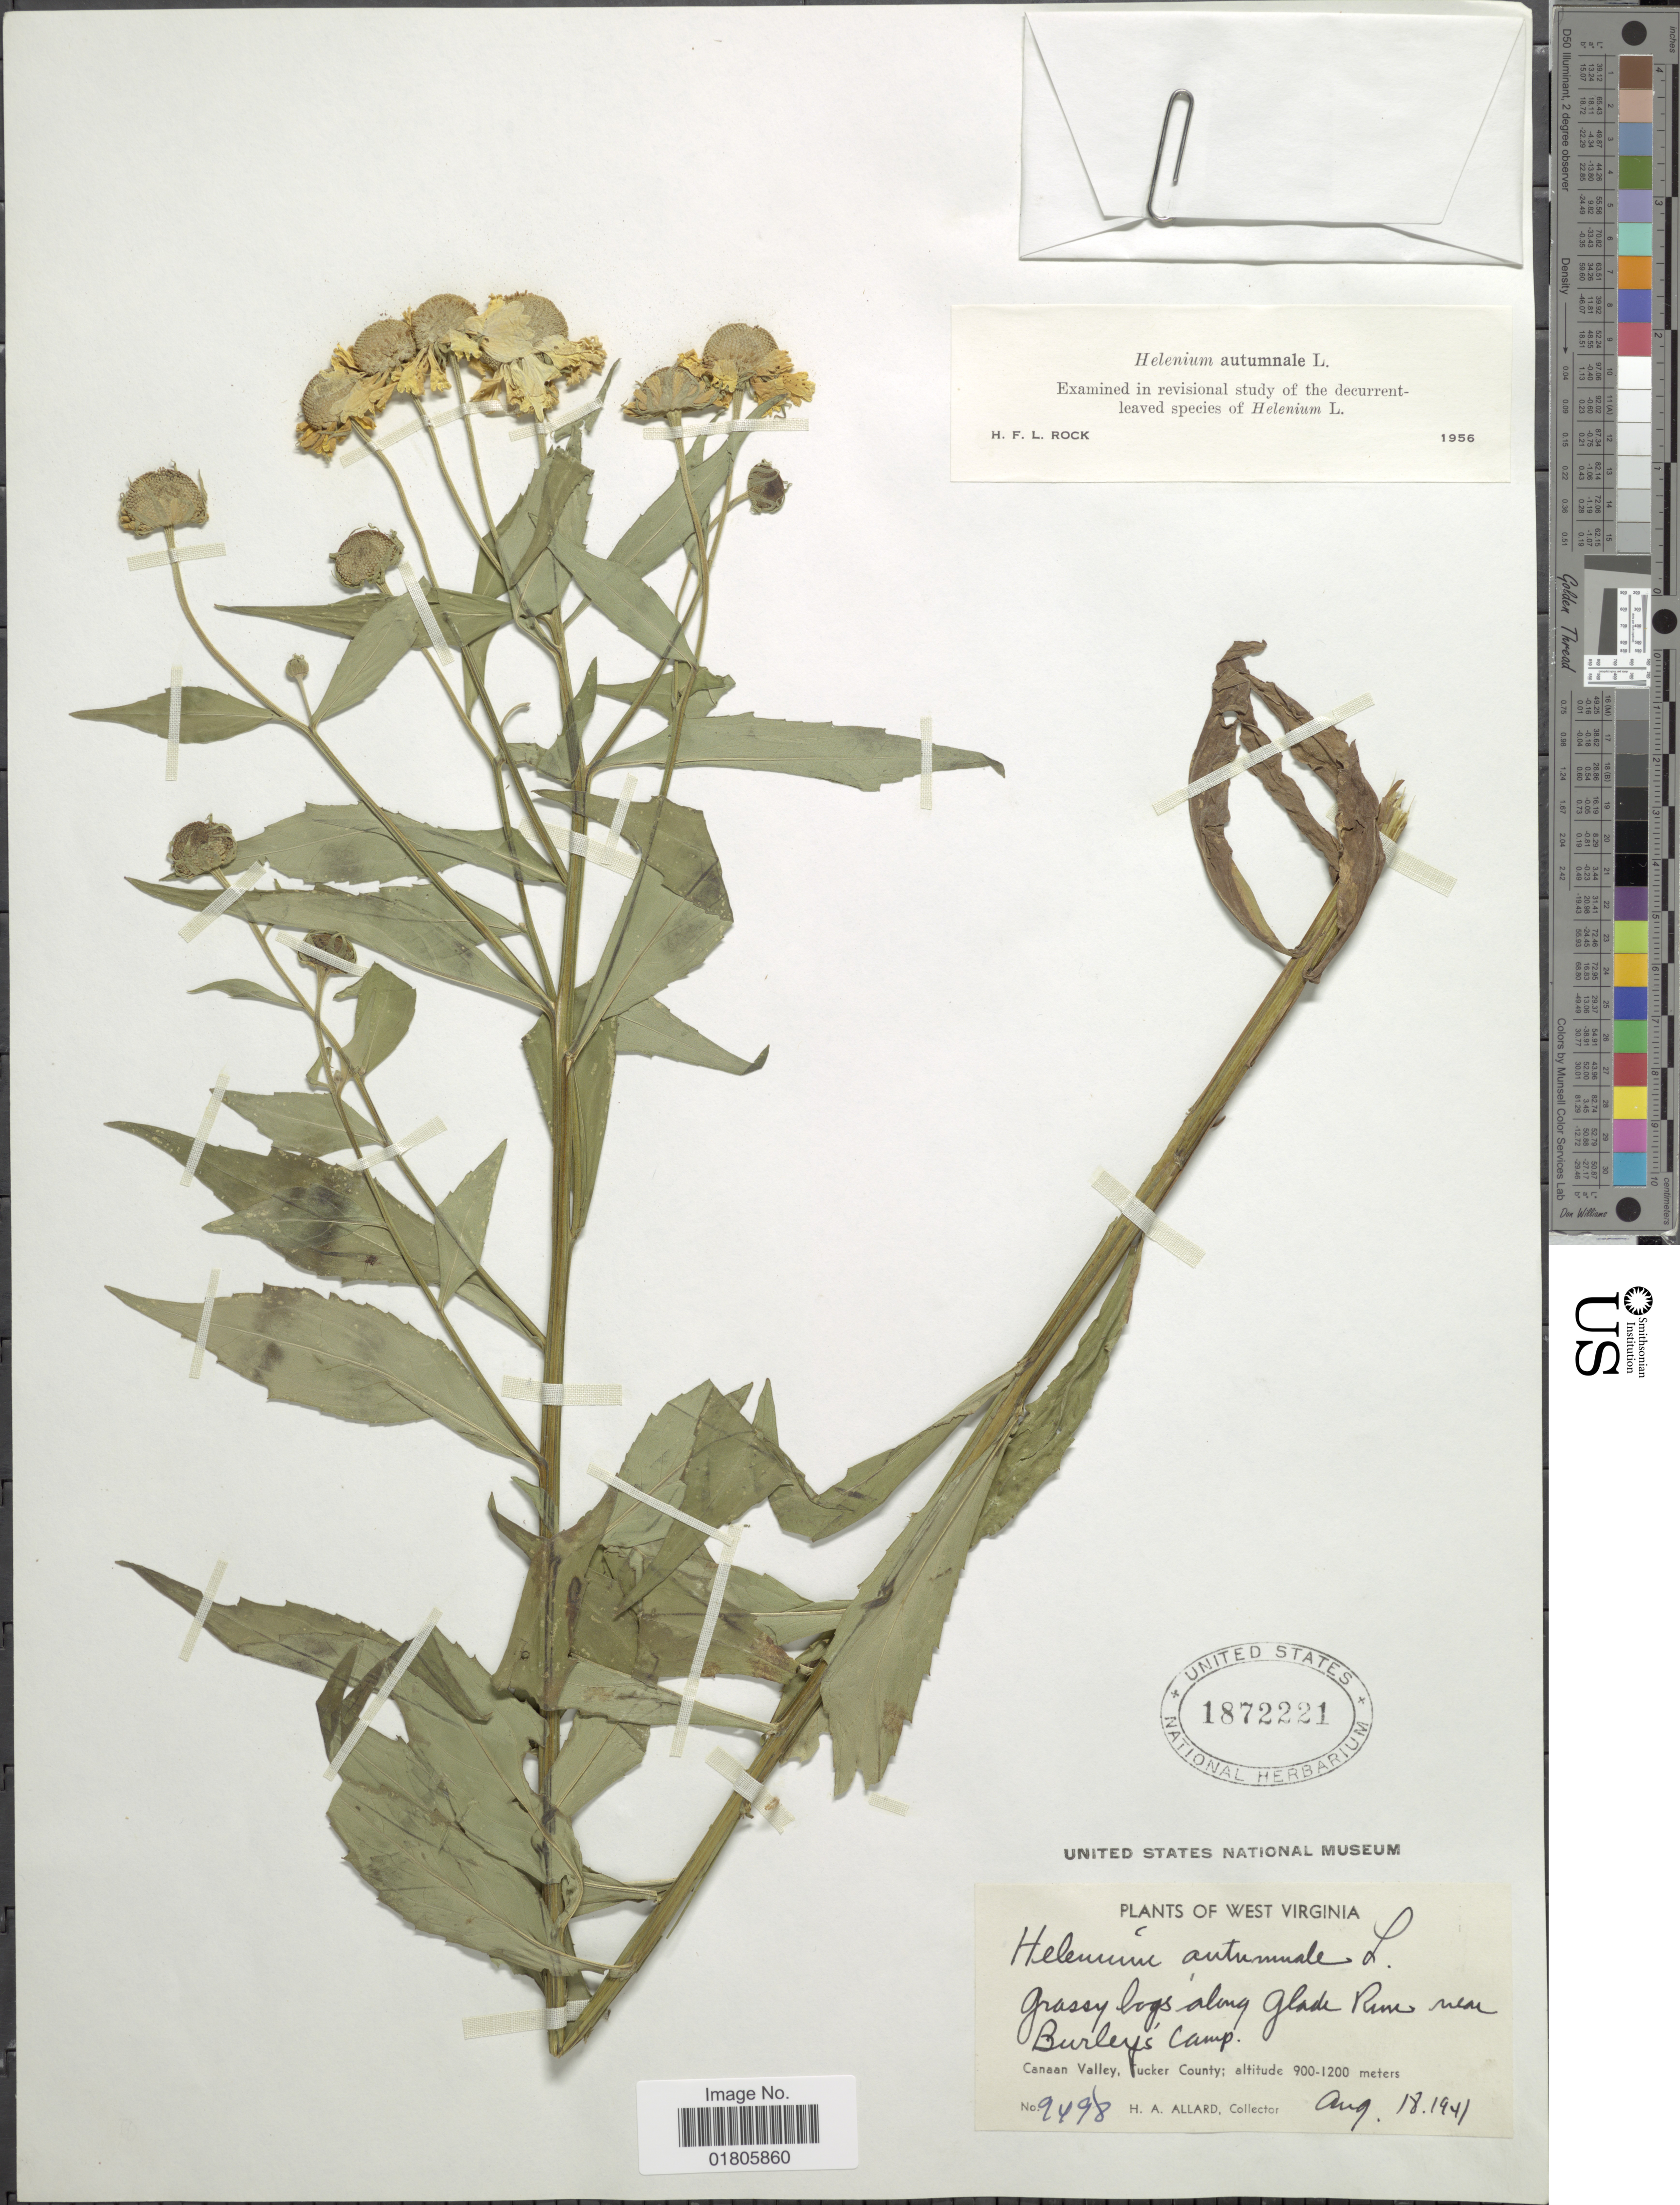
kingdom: Plantae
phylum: Tracheophyta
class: Magnoliopsida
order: Asterales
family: Asteraceae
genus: Helenium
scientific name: Helenium autumnale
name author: L.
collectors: H. A. Allard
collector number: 9498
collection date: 1941-08-18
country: United States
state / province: West Virginia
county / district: Tucker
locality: Along Glade Run near Burley's Camp, Canaan Valley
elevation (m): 900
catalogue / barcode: US 1872221